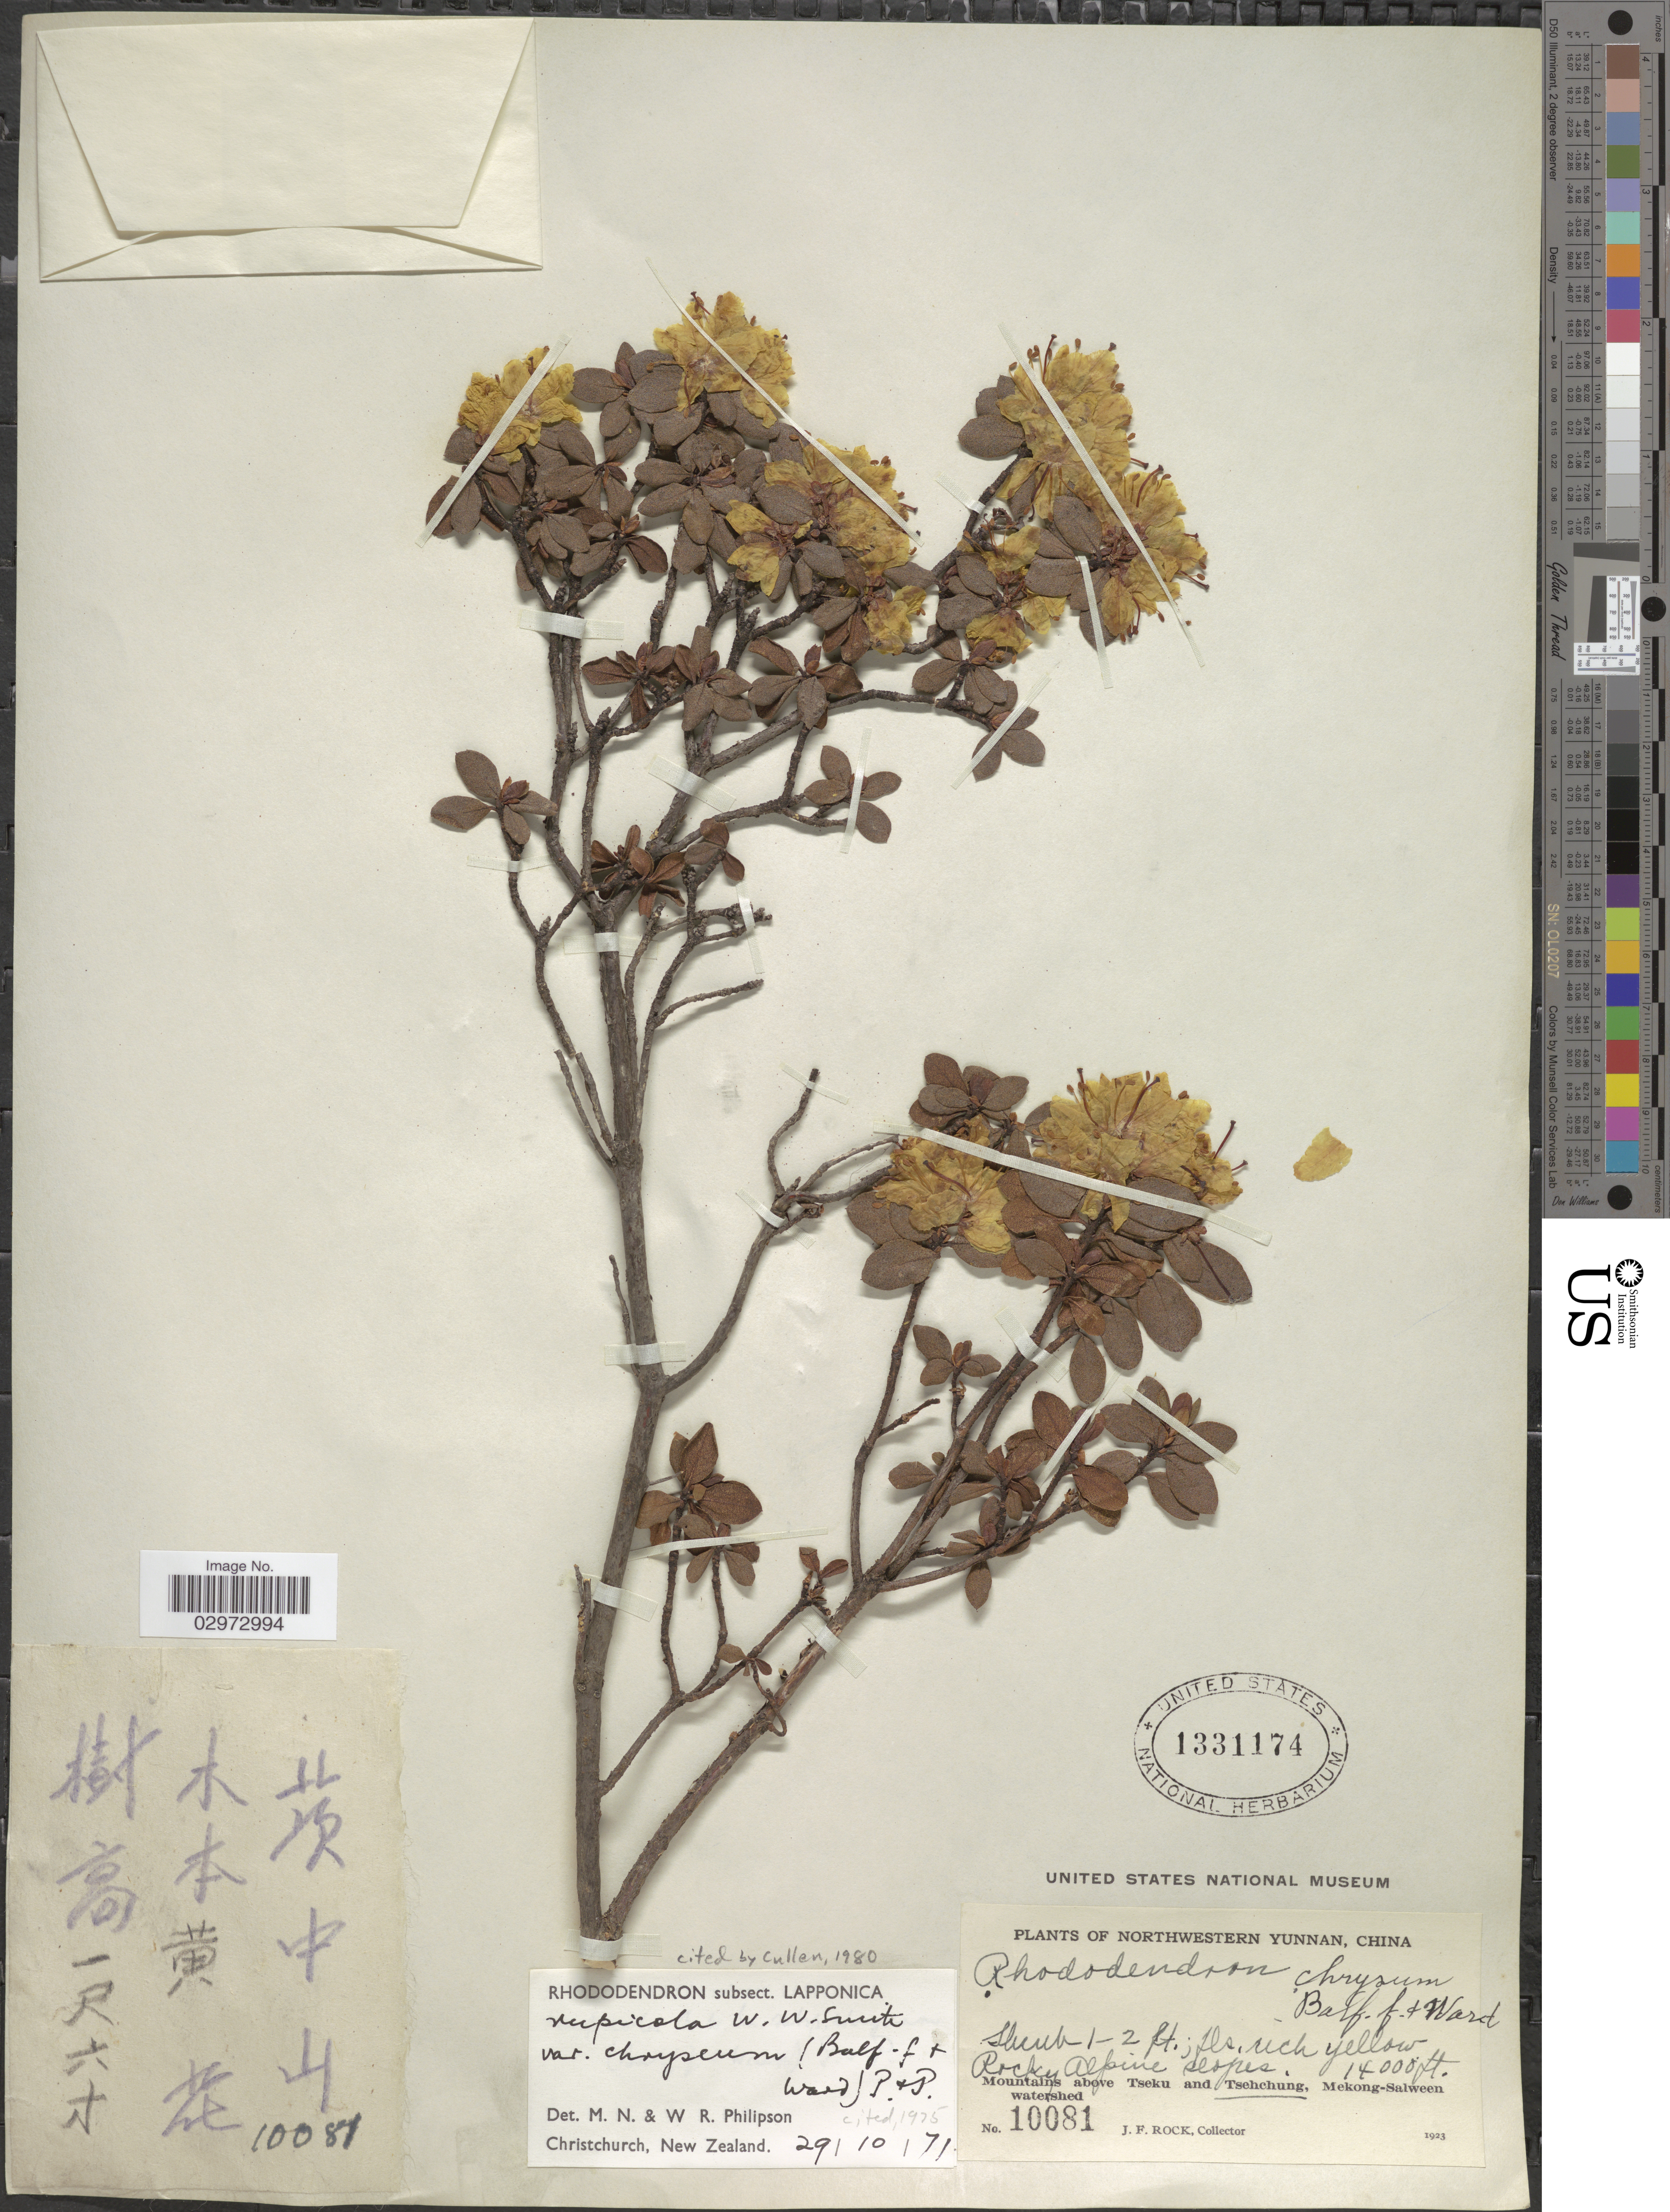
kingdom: Plantae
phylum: Tracheophyta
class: Magnoliopsida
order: Ericales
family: Ericaceae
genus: Rhododendron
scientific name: Rhododendron rupicola var. chryseum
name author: (Balf. f. & Kingdon-Ward) Philipson & M. N. Philipson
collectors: J. Rock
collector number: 10081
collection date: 1923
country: China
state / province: Yunnan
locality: Northwestern Yunnan, Rocky Alpine slopes. Mountains above Tseku and Tsehchung, Mekong-Salween watershed.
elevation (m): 4267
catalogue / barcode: US 1331174